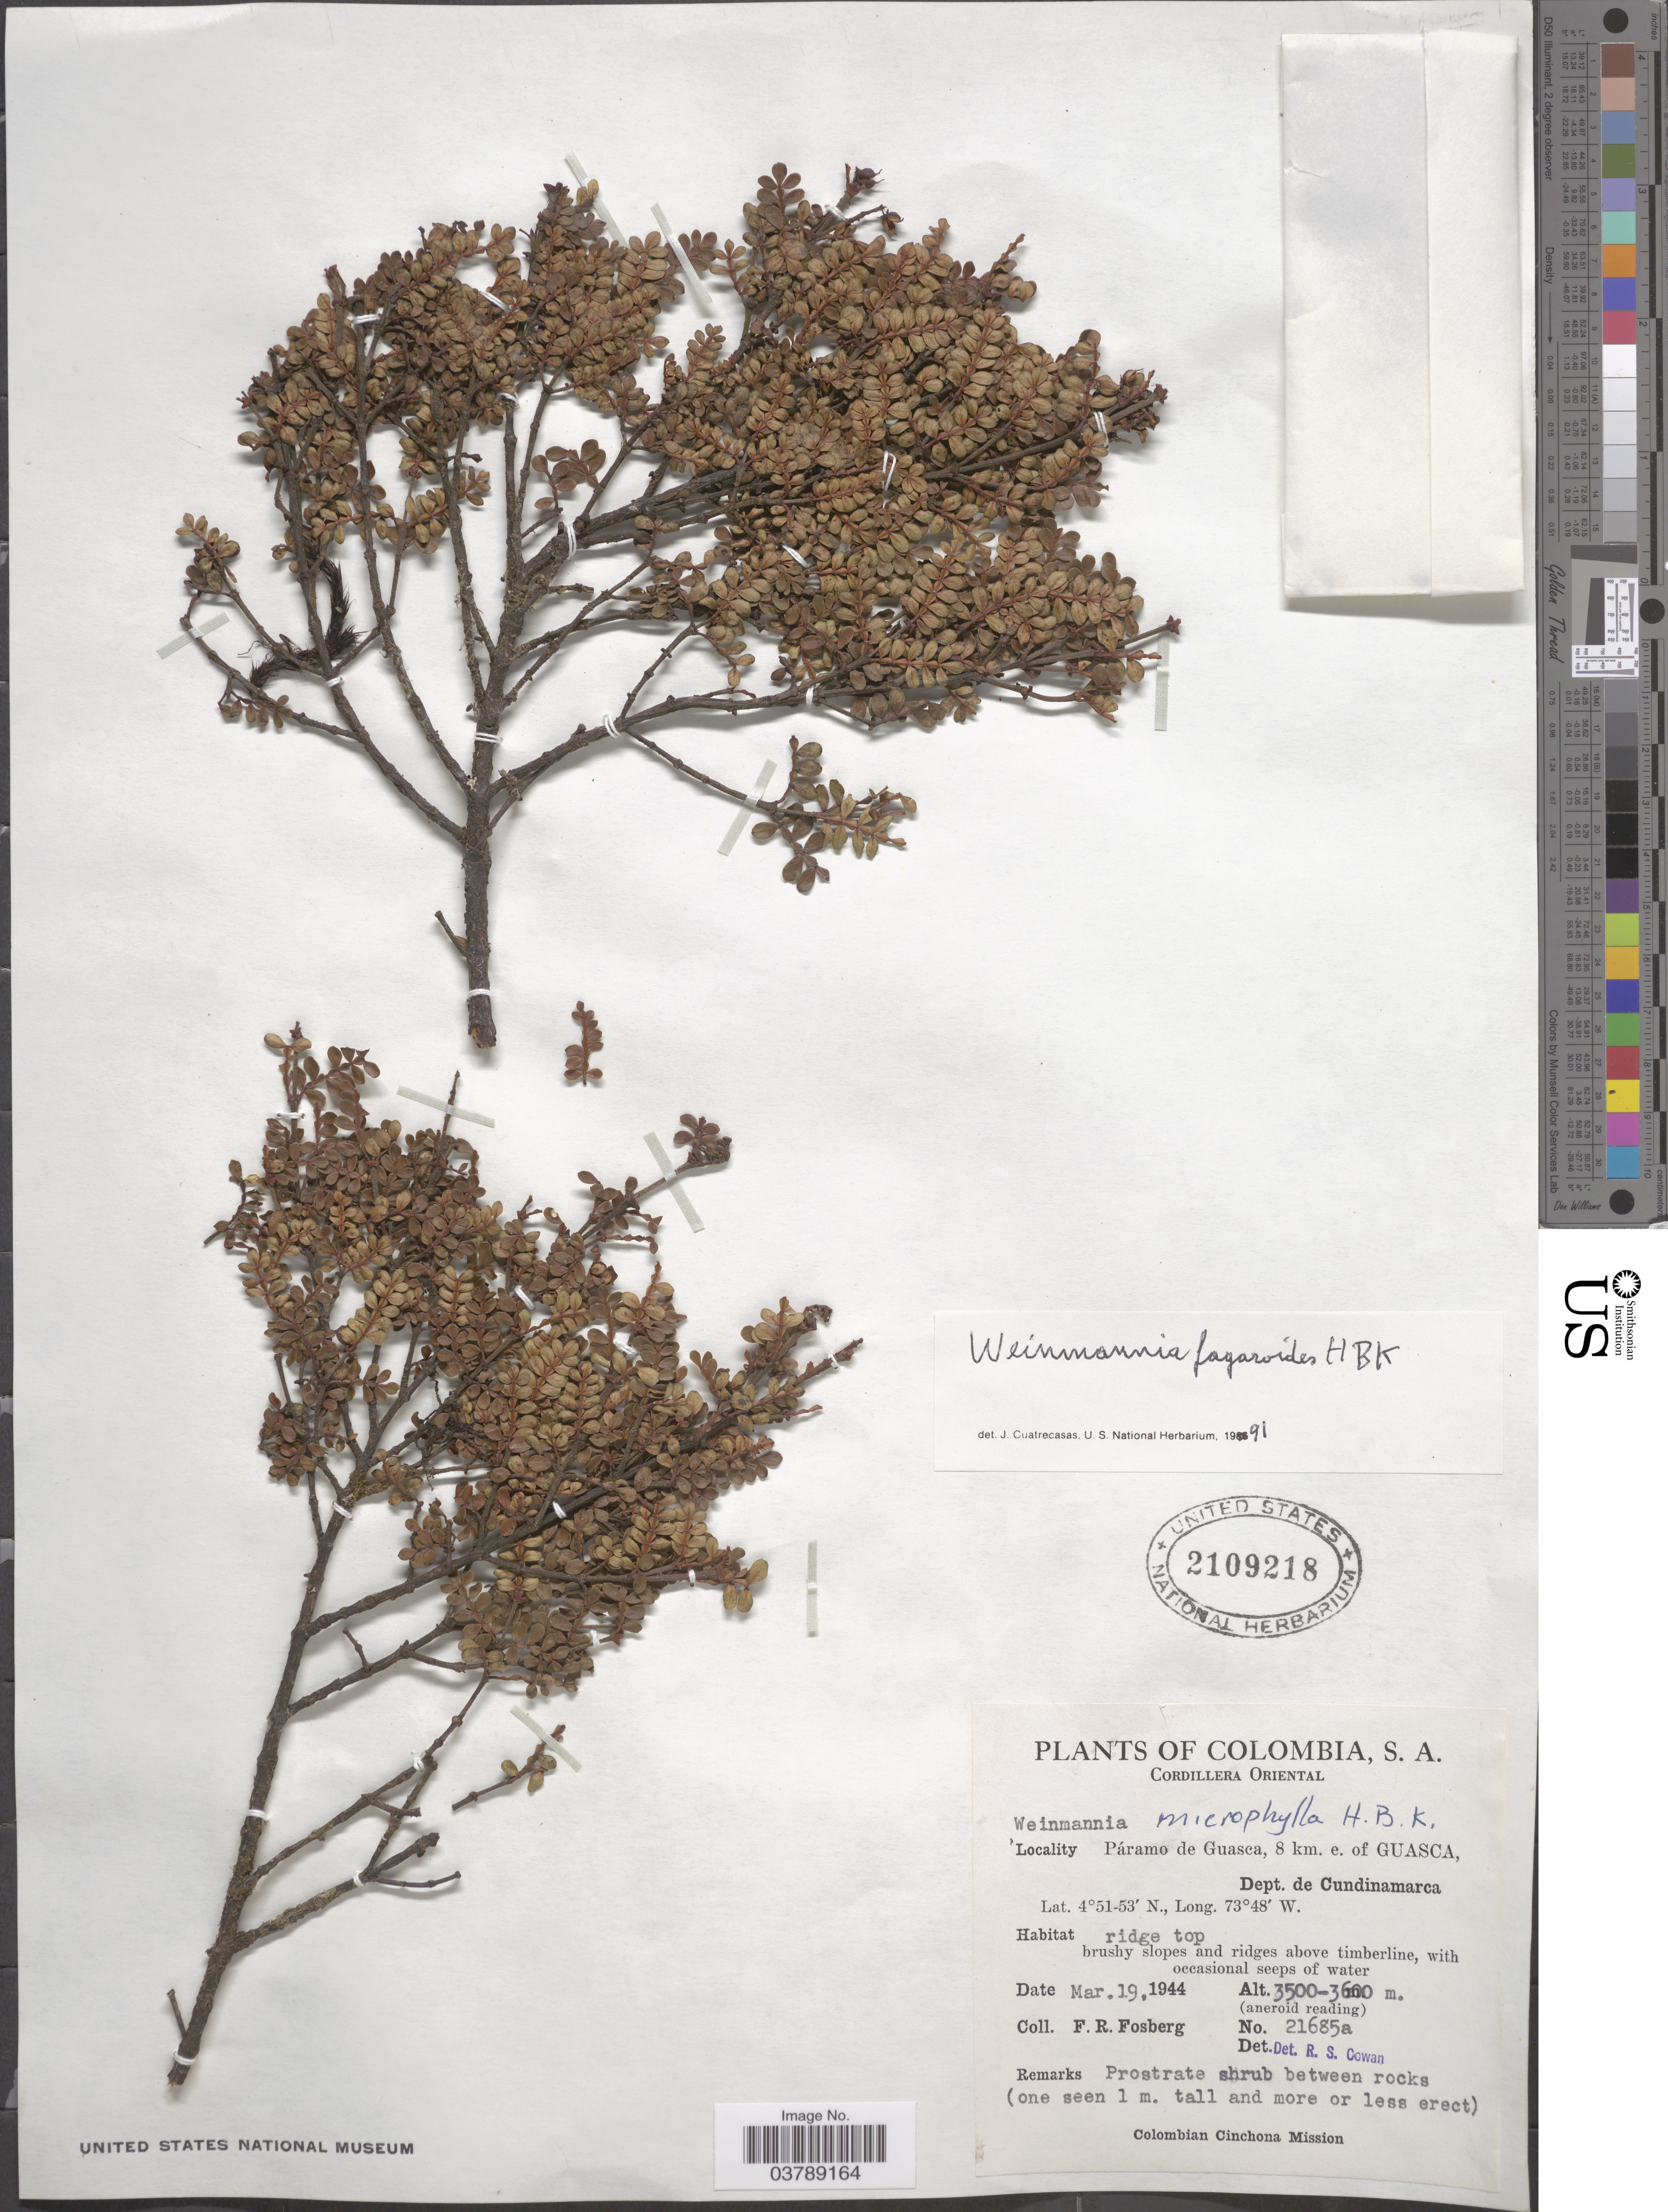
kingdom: Plantae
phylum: Tracheophyta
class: Magnoliopsida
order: Oxalidales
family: Cunoniaceae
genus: Weinmannia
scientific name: Weinmannia fagaroides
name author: Kunth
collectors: F. R. Fosberg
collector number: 21685a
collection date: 1944-03-19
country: Colombia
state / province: Cundinamarca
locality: Cordillera Oriental. Páramo de Guasca, 8 km. e. of Guasca. Dept. de Cundinamarca.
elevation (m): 3500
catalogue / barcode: US 2109218